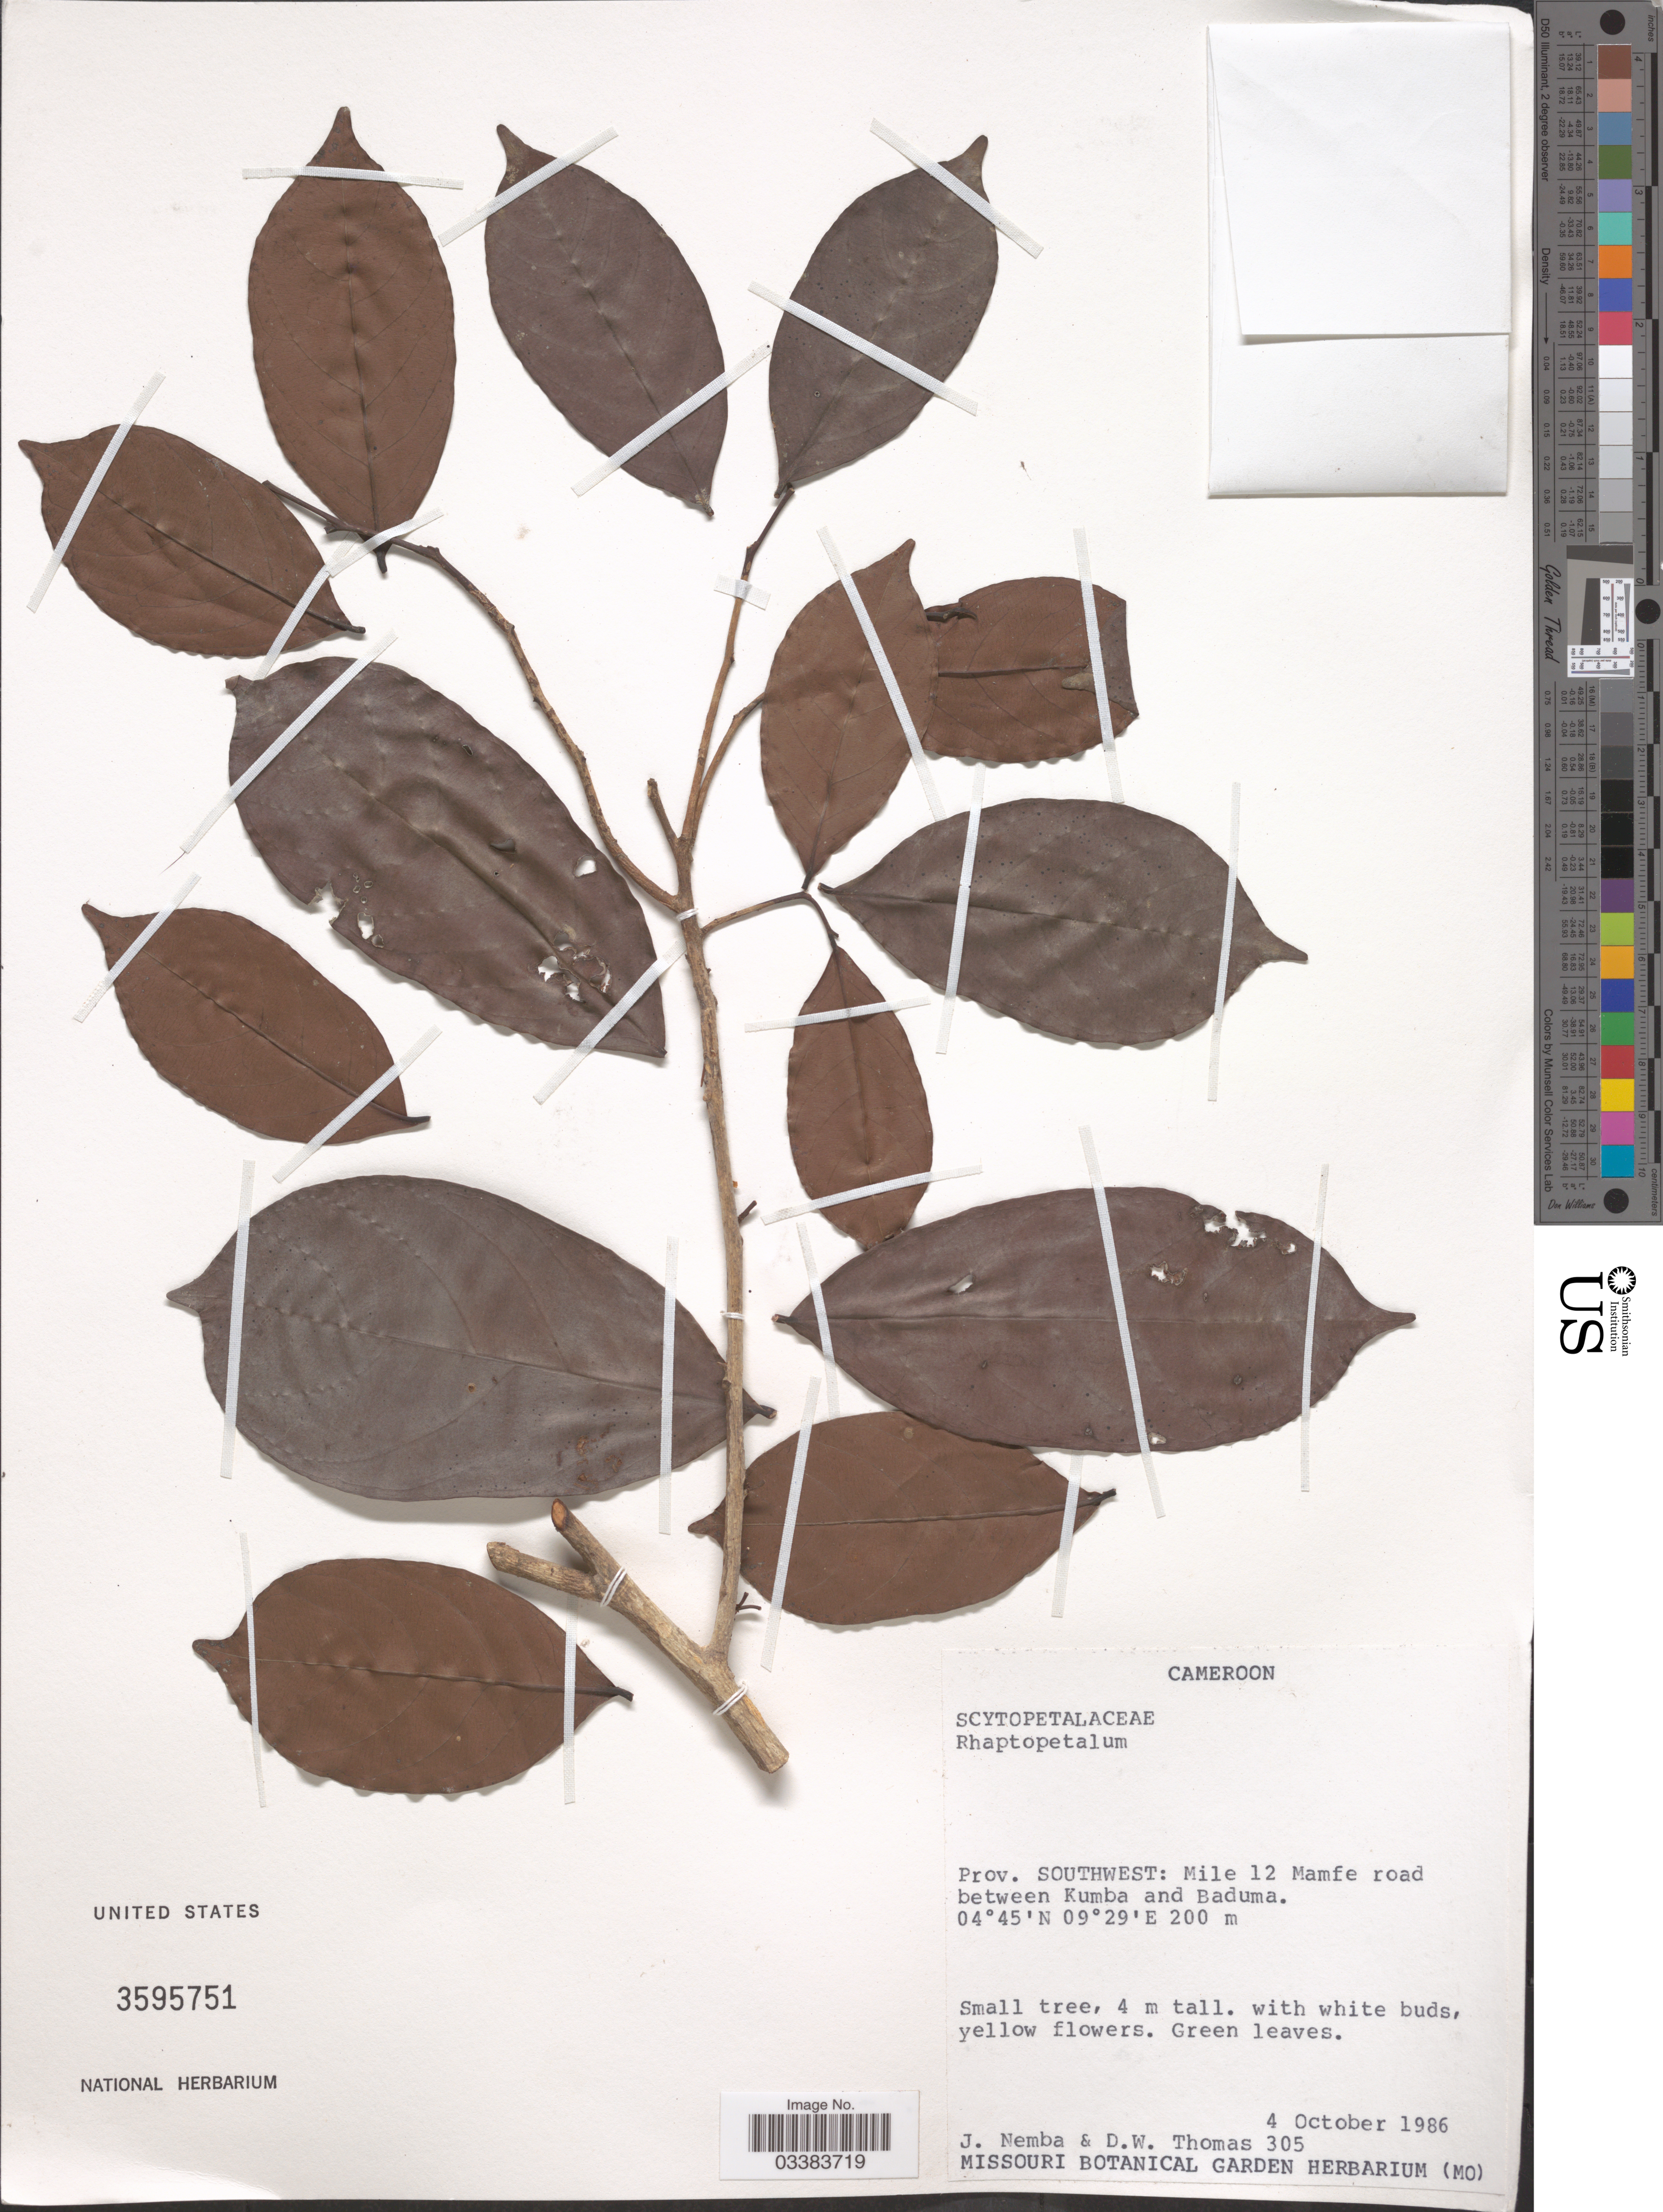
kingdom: Plantae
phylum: Tracheophyta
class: Magnoliopsida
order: Ericales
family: Lecythidaceae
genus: Rhaptopetalum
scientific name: Rhaptopetalum sp.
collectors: J. Nemba & D. W. Thomas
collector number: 305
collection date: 1986-10-04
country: Cameroon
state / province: Sud-Ouest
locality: Prov. Southwest: Mile 12 Mamfe road between Kumba and Baduma.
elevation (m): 200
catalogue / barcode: US 3595751